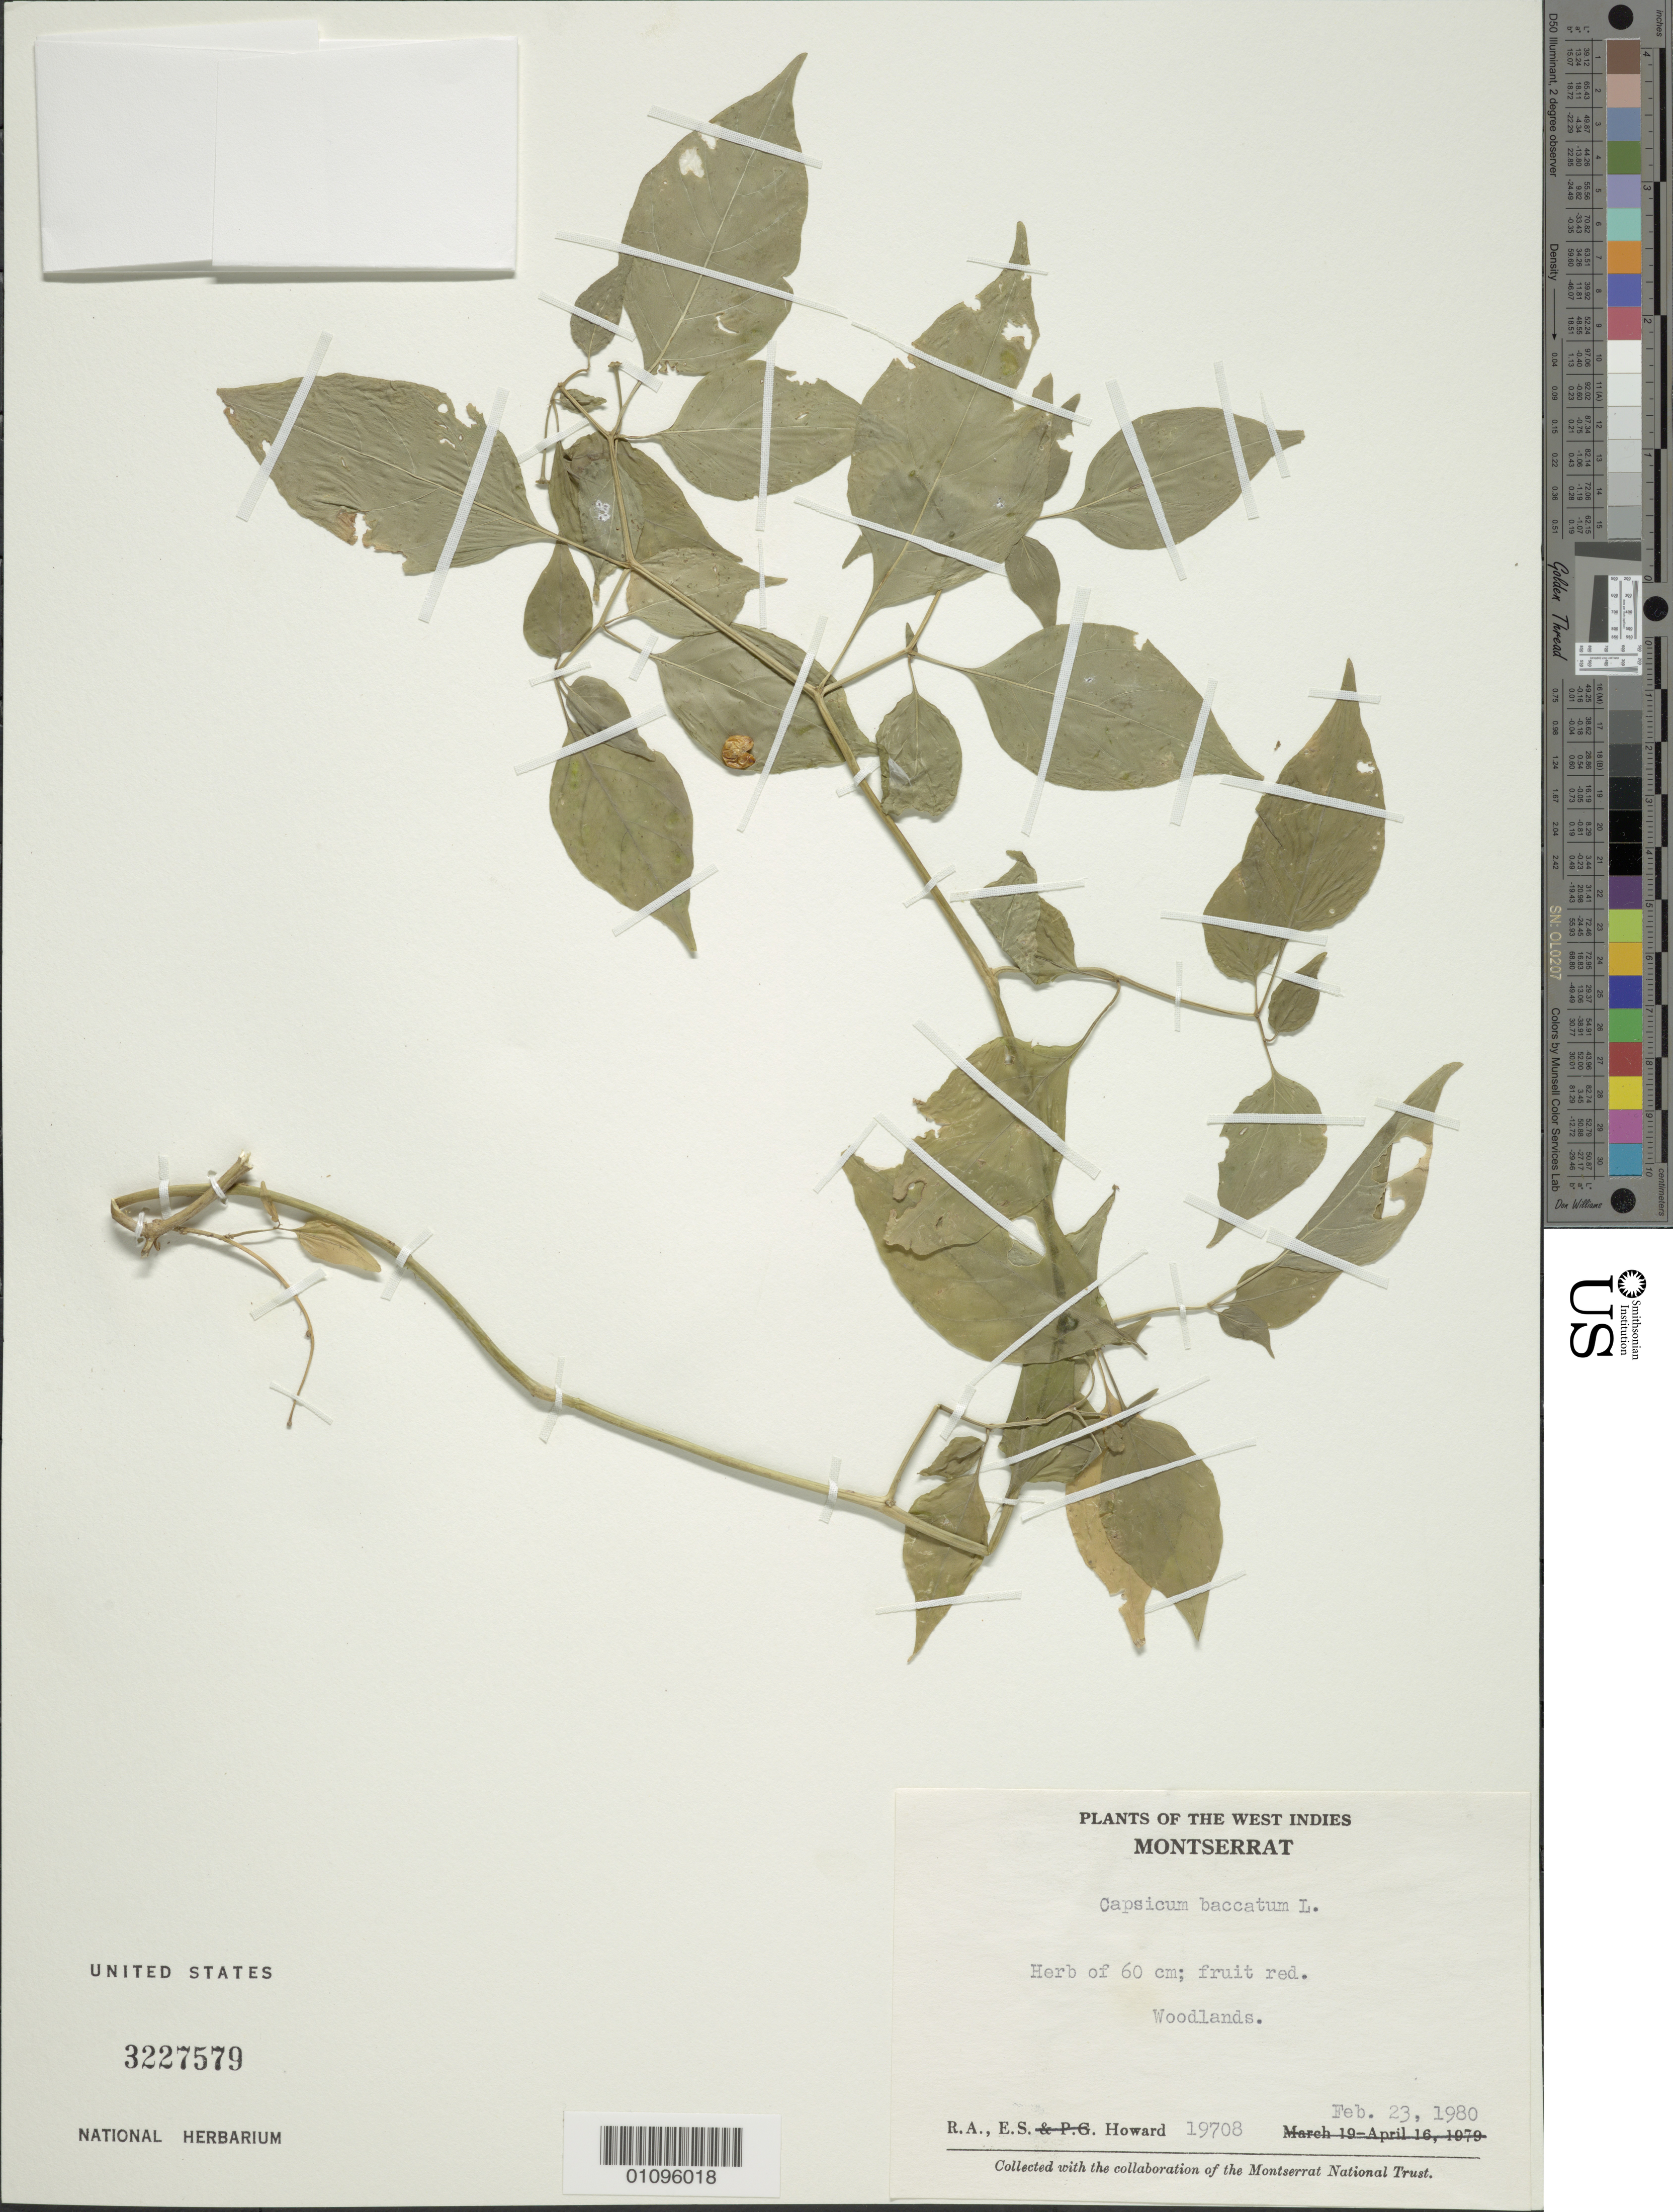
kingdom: Plantae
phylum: Tracheophyta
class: Magnoliopsida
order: Solanales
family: Solanaceae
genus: Capsicum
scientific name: Capsicum baccatum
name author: L.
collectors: R. A. Howard & E. S. Howard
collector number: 19708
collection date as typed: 23 Feb 1980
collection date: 1980-02-23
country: Montserrat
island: Montserrat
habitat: Woodlands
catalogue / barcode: US 3227579